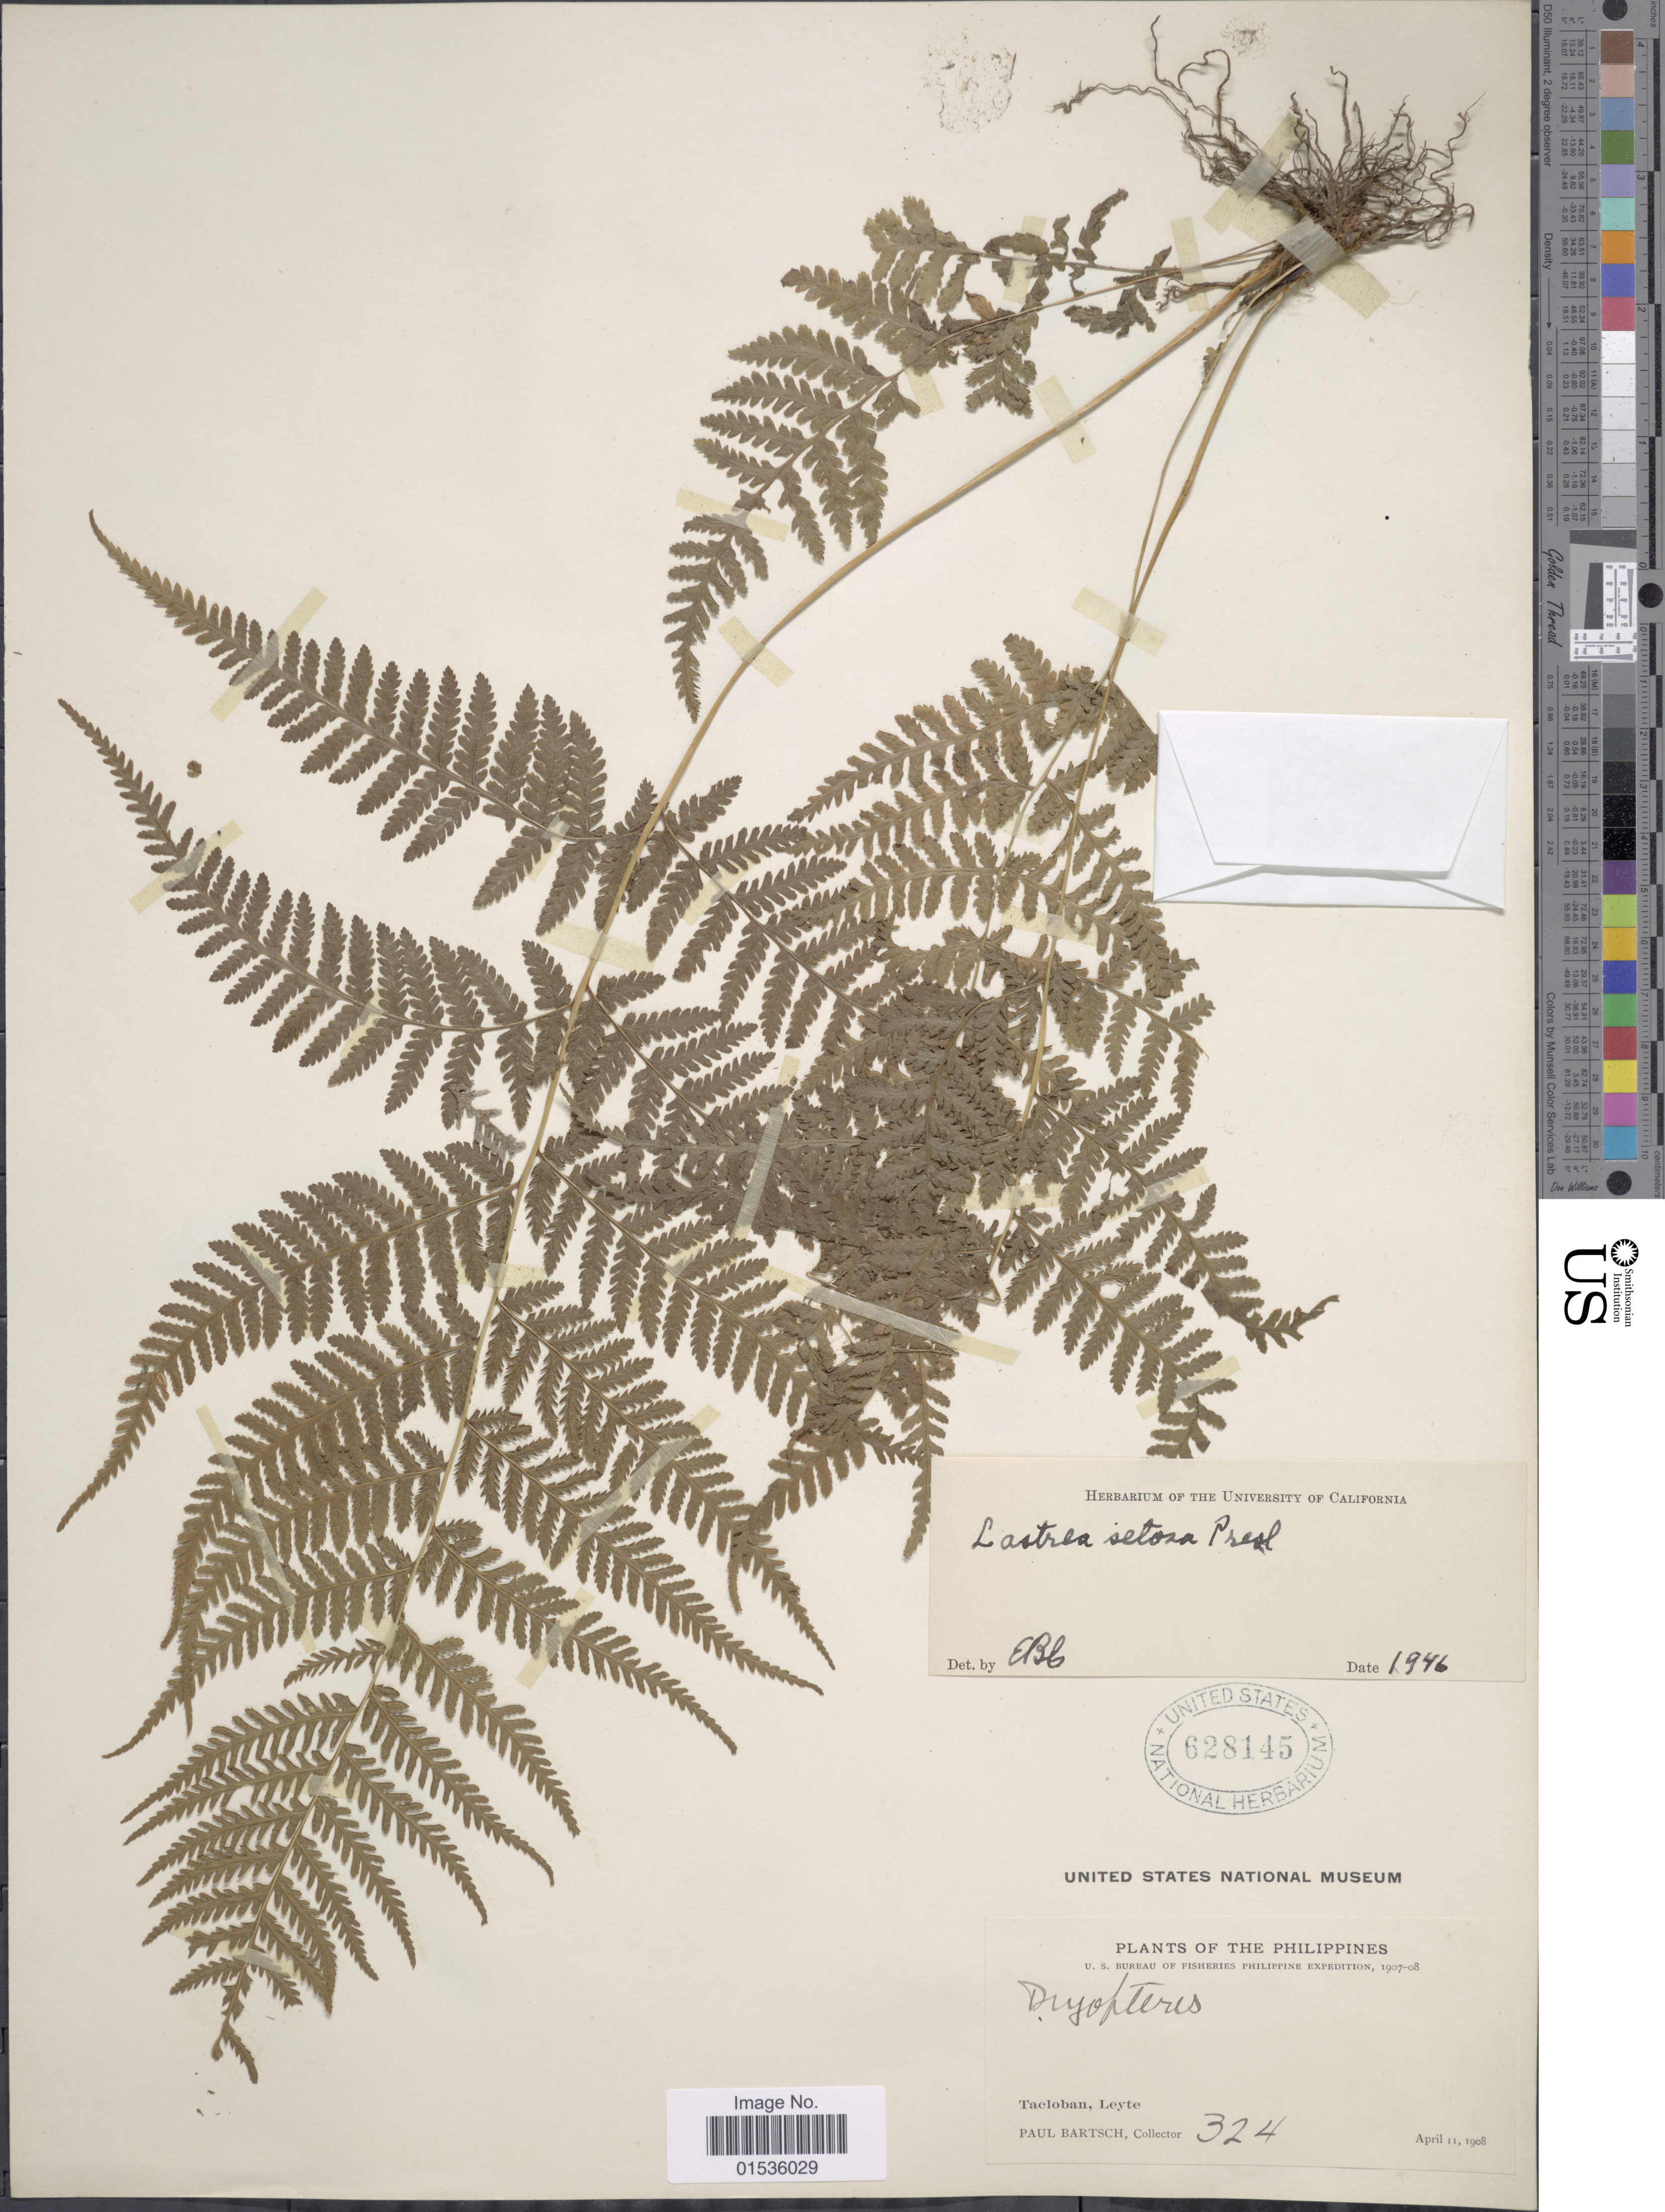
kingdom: Plantae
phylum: Tracheophyta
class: Polypodiopsida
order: Polypodiales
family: Thelypteridaceae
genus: Macrothelypteris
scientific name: Macrothelypteris torresiana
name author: (Gaudich.) Ching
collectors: P. Bartsch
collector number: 324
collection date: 1908-04-11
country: Philippines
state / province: Eastern Visayas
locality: Philippines, Tacloban, Leyte.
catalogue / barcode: US 628145